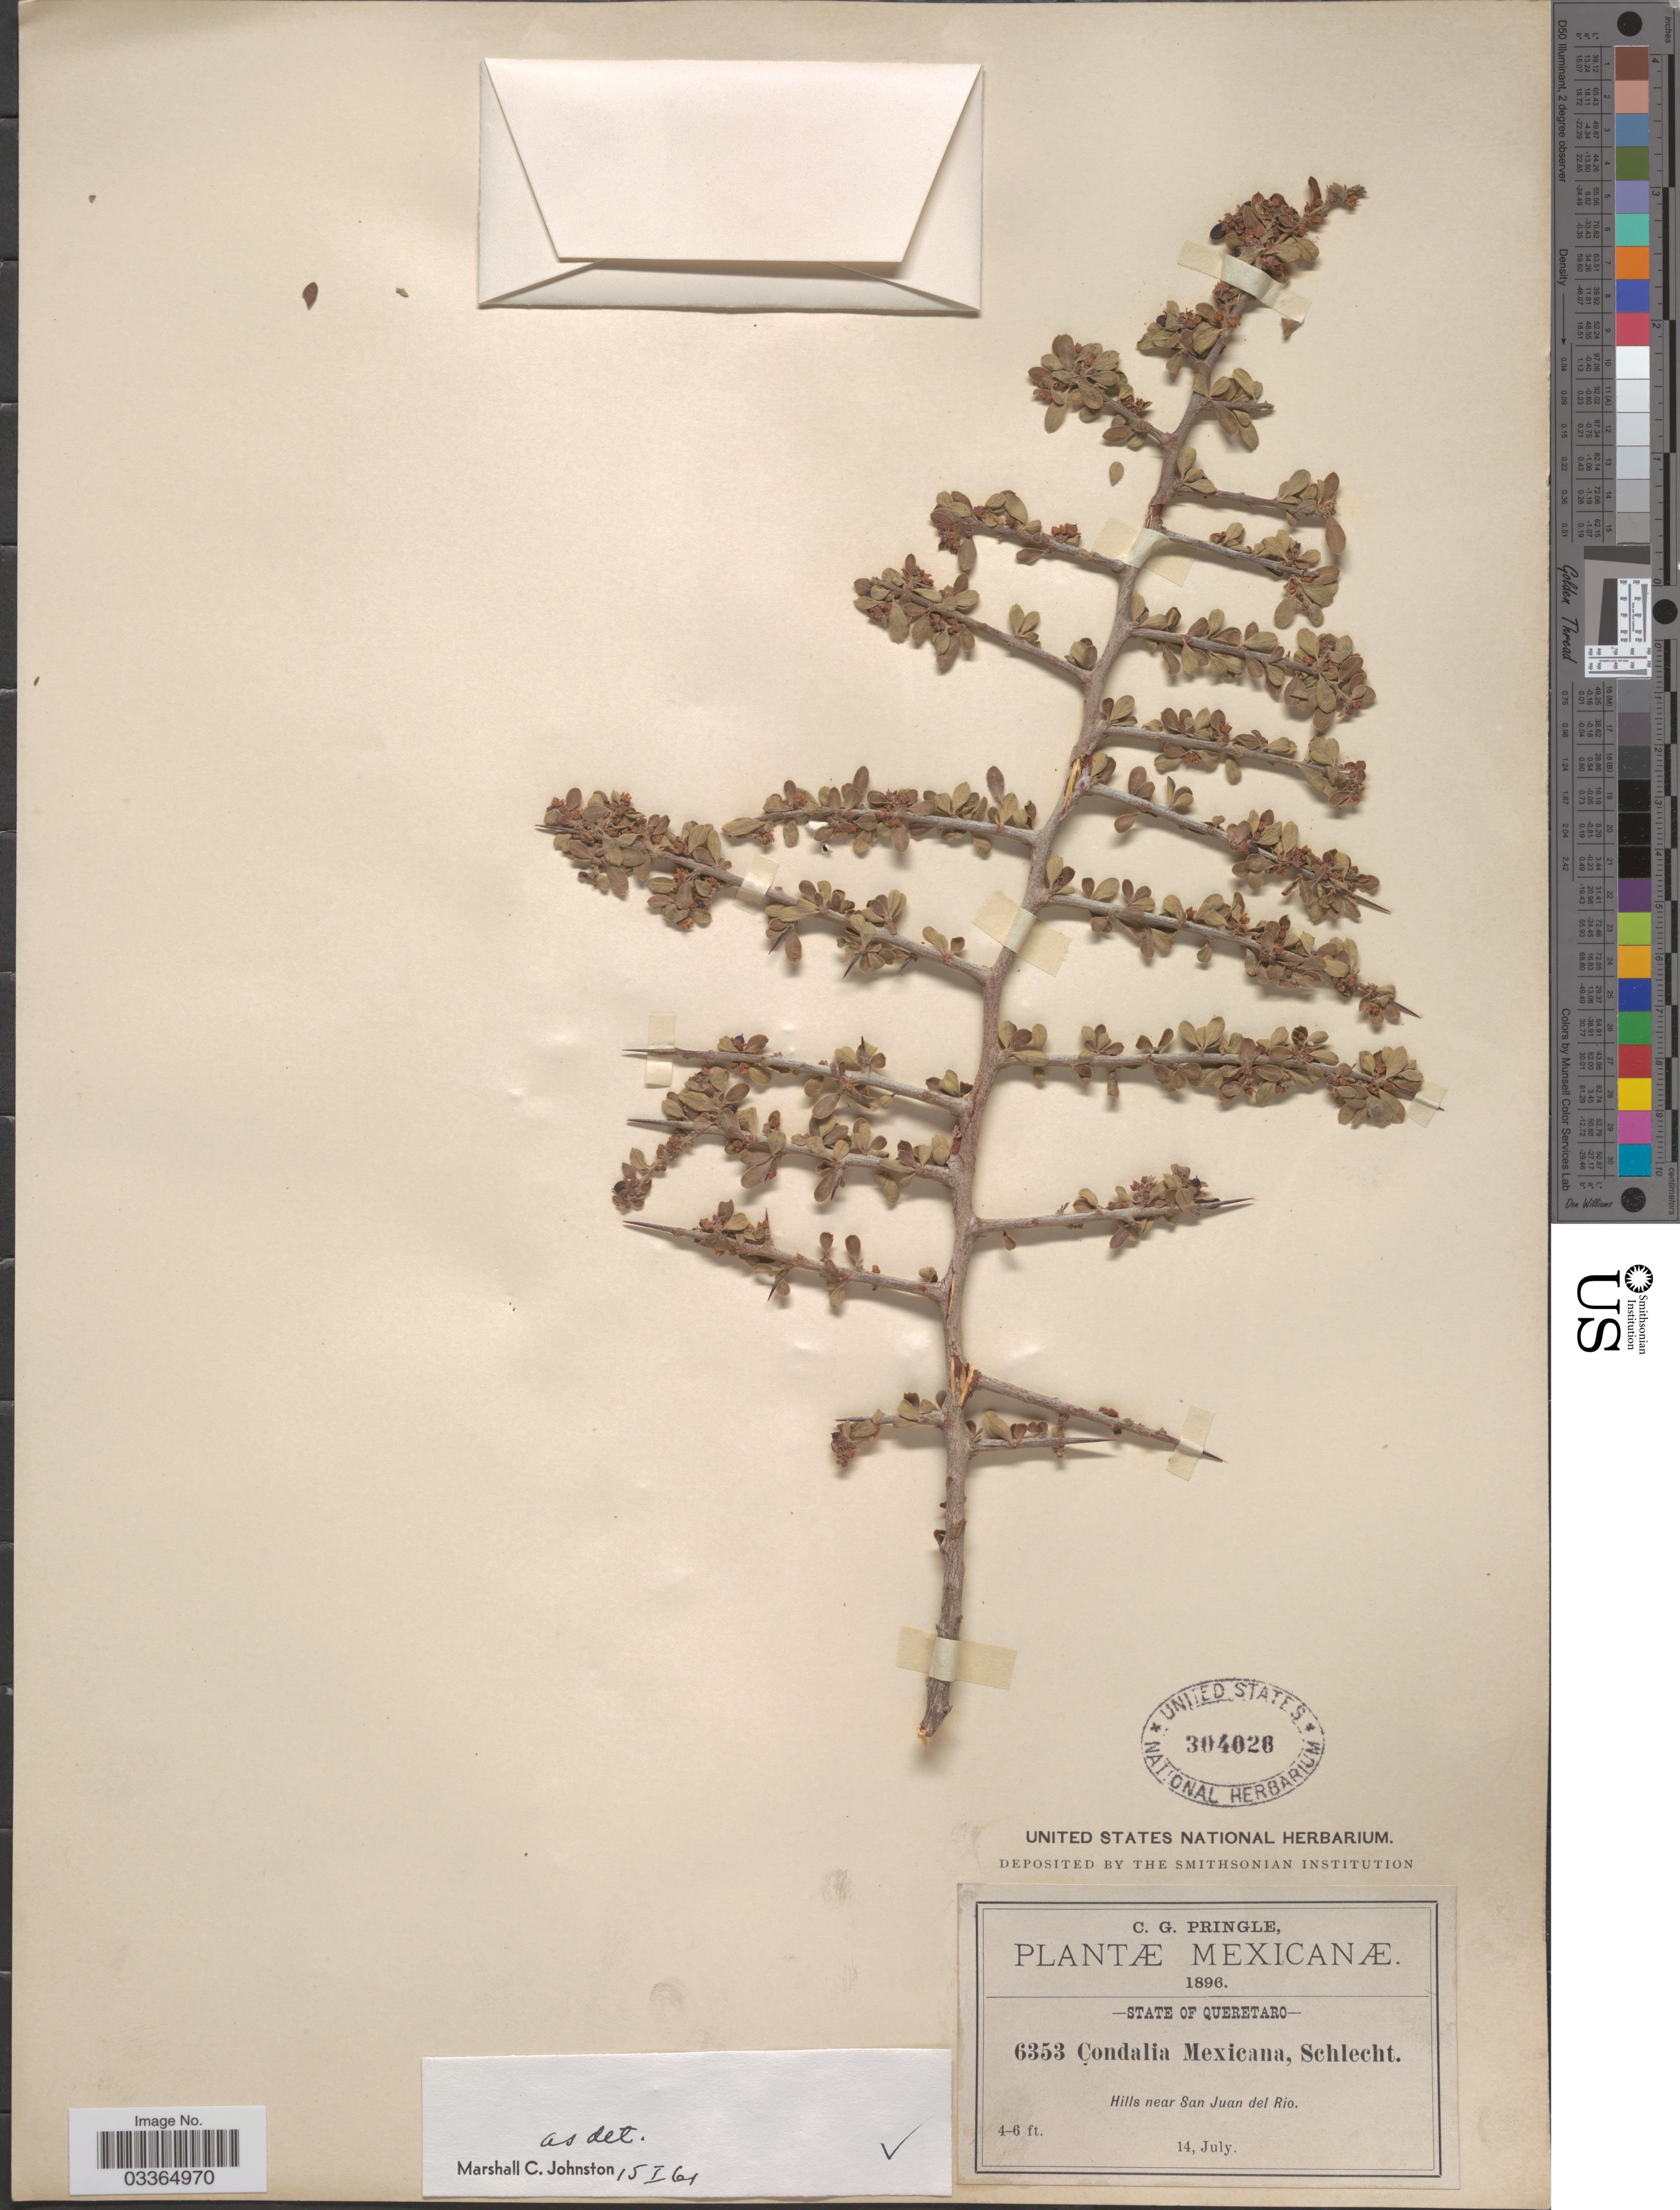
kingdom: Plantae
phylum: Tracheophyta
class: Magnoliopsida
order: Rosales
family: Rhamnaceae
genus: Condalia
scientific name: Condalia mexicana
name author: Schltdl.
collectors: C. G. Pringle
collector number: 6353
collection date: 1896-07-14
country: Mexico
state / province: Querétaro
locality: Hills near San Juan del Rio.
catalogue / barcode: US 304026